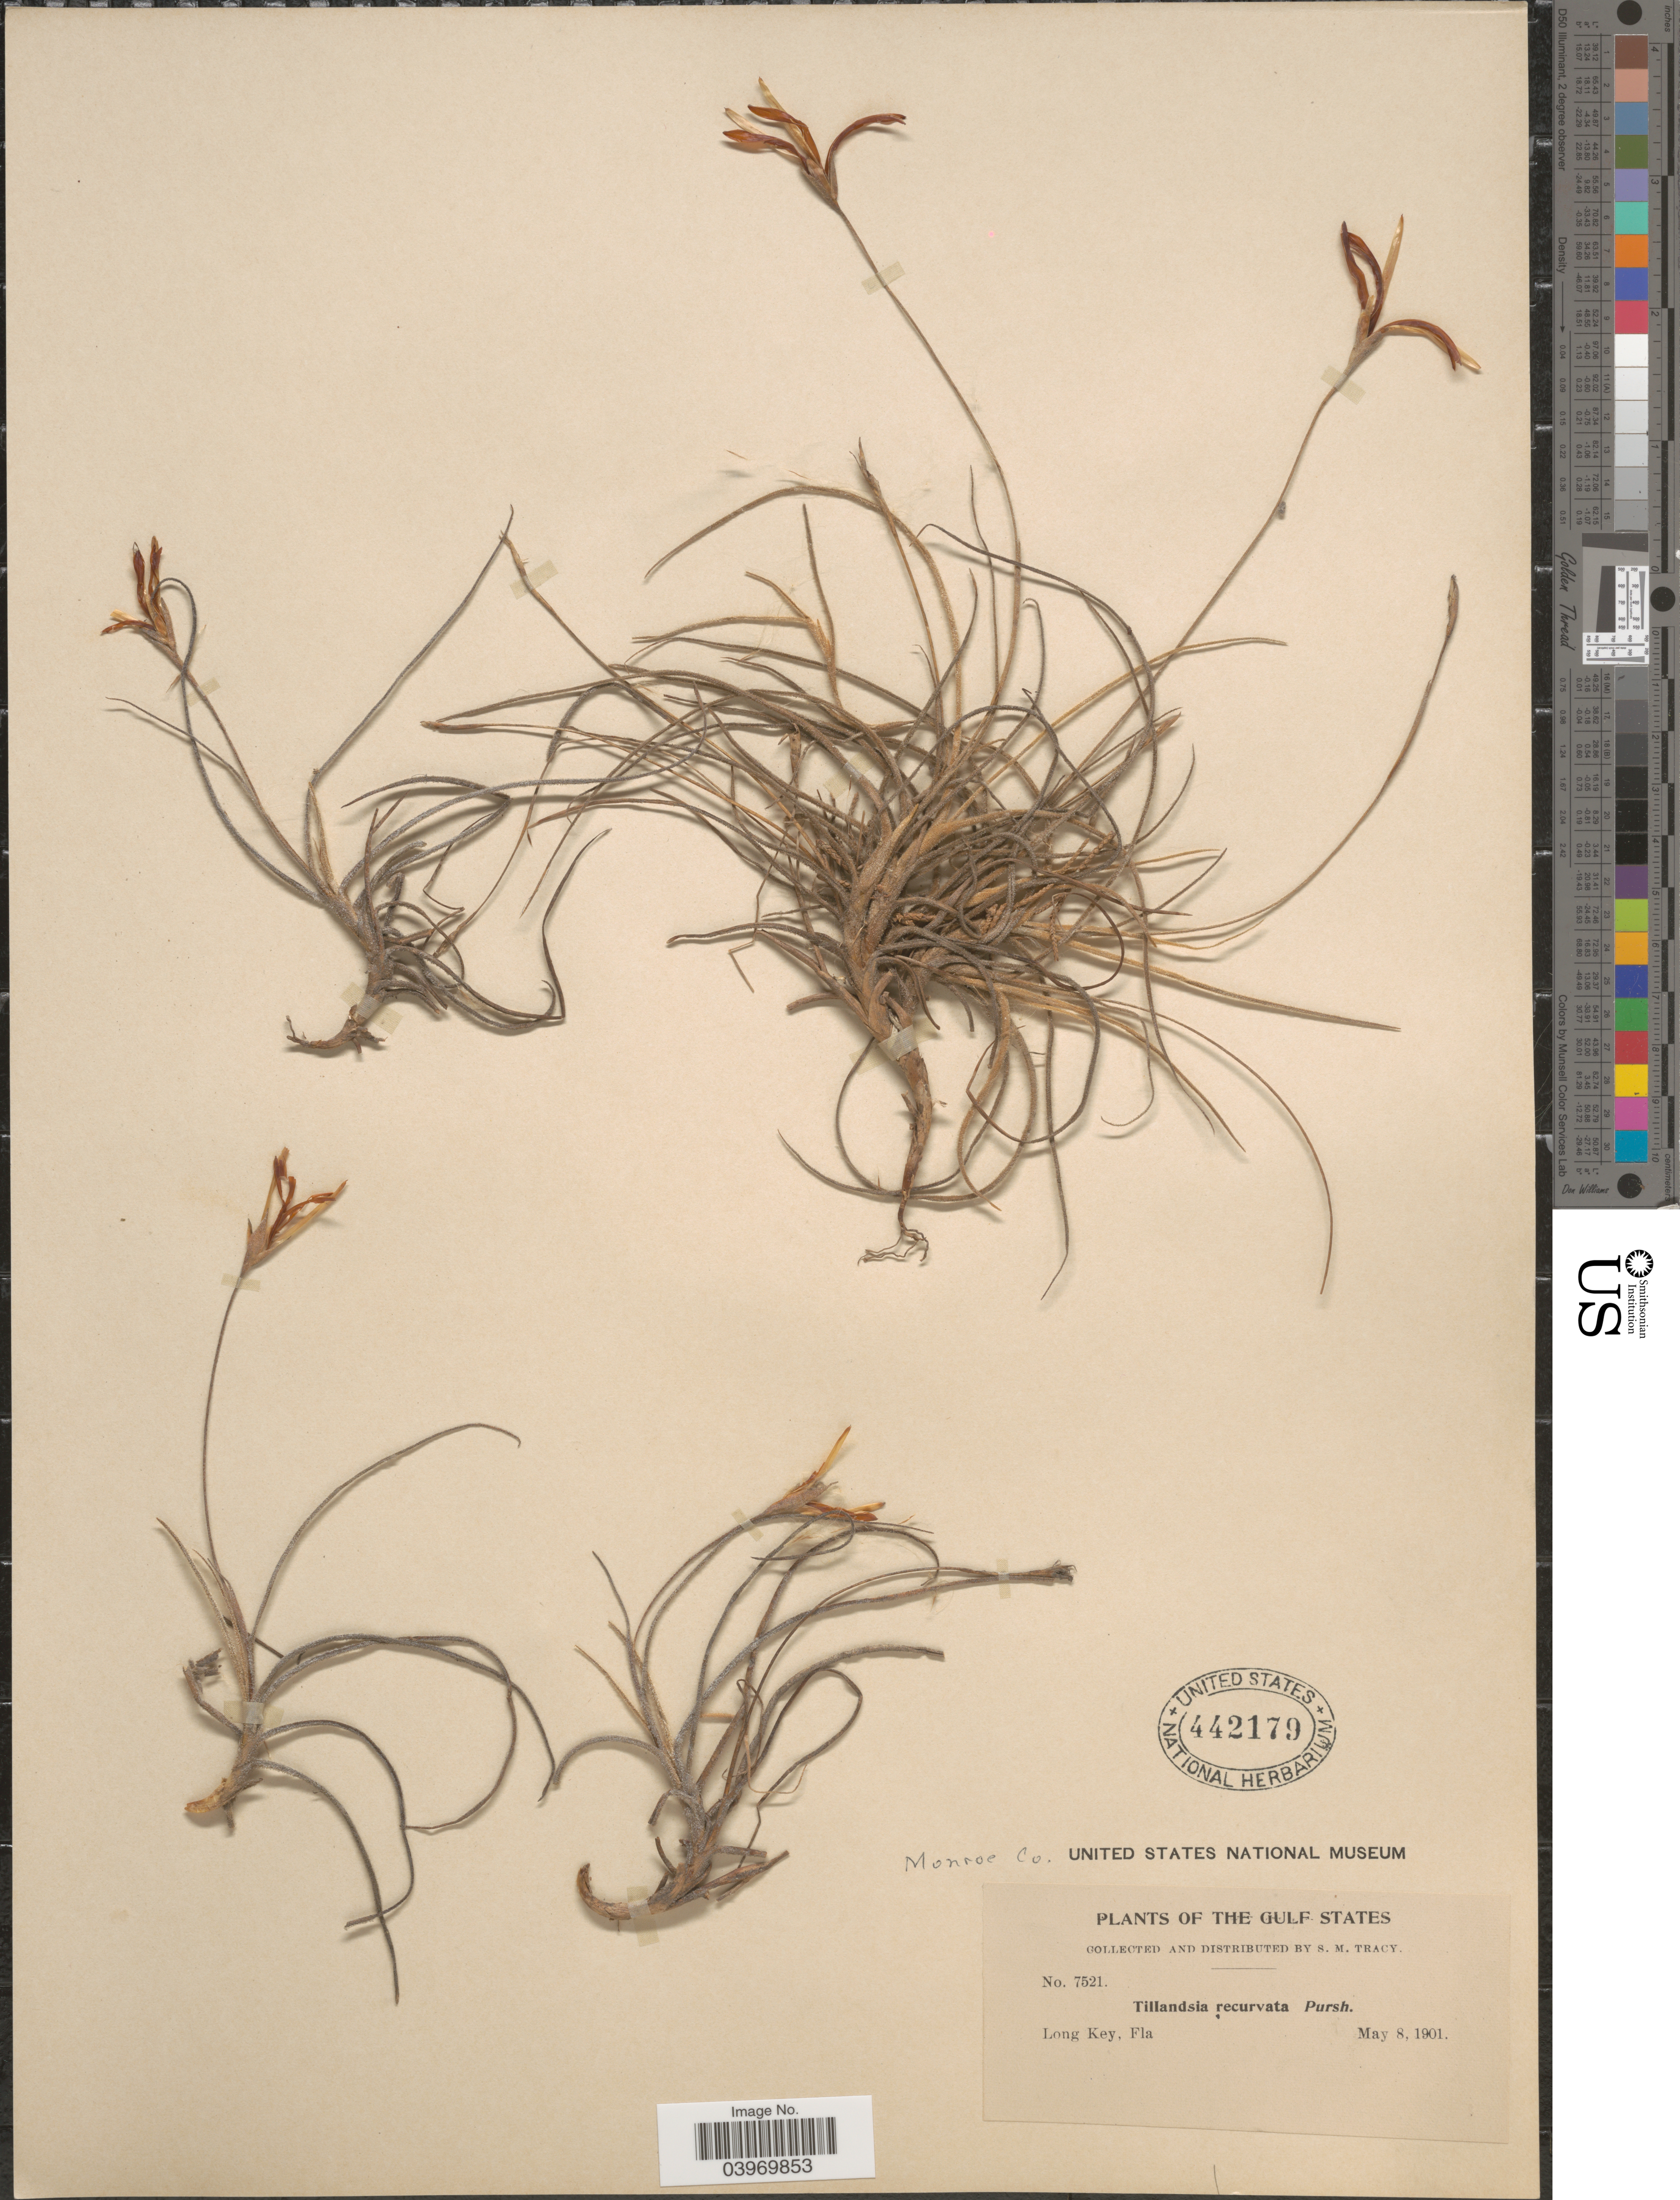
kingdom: Plantae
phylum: Tracheophyta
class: Liliopsida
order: Poales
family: Bromeliaceae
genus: Tillandsia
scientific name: Tillandsia recurvata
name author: L.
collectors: S. M. Tracy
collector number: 7521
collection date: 1901-05-08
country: United States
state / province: Florida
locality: The Gulf States. Long Key. Monroe Co.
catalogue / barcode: US 442179